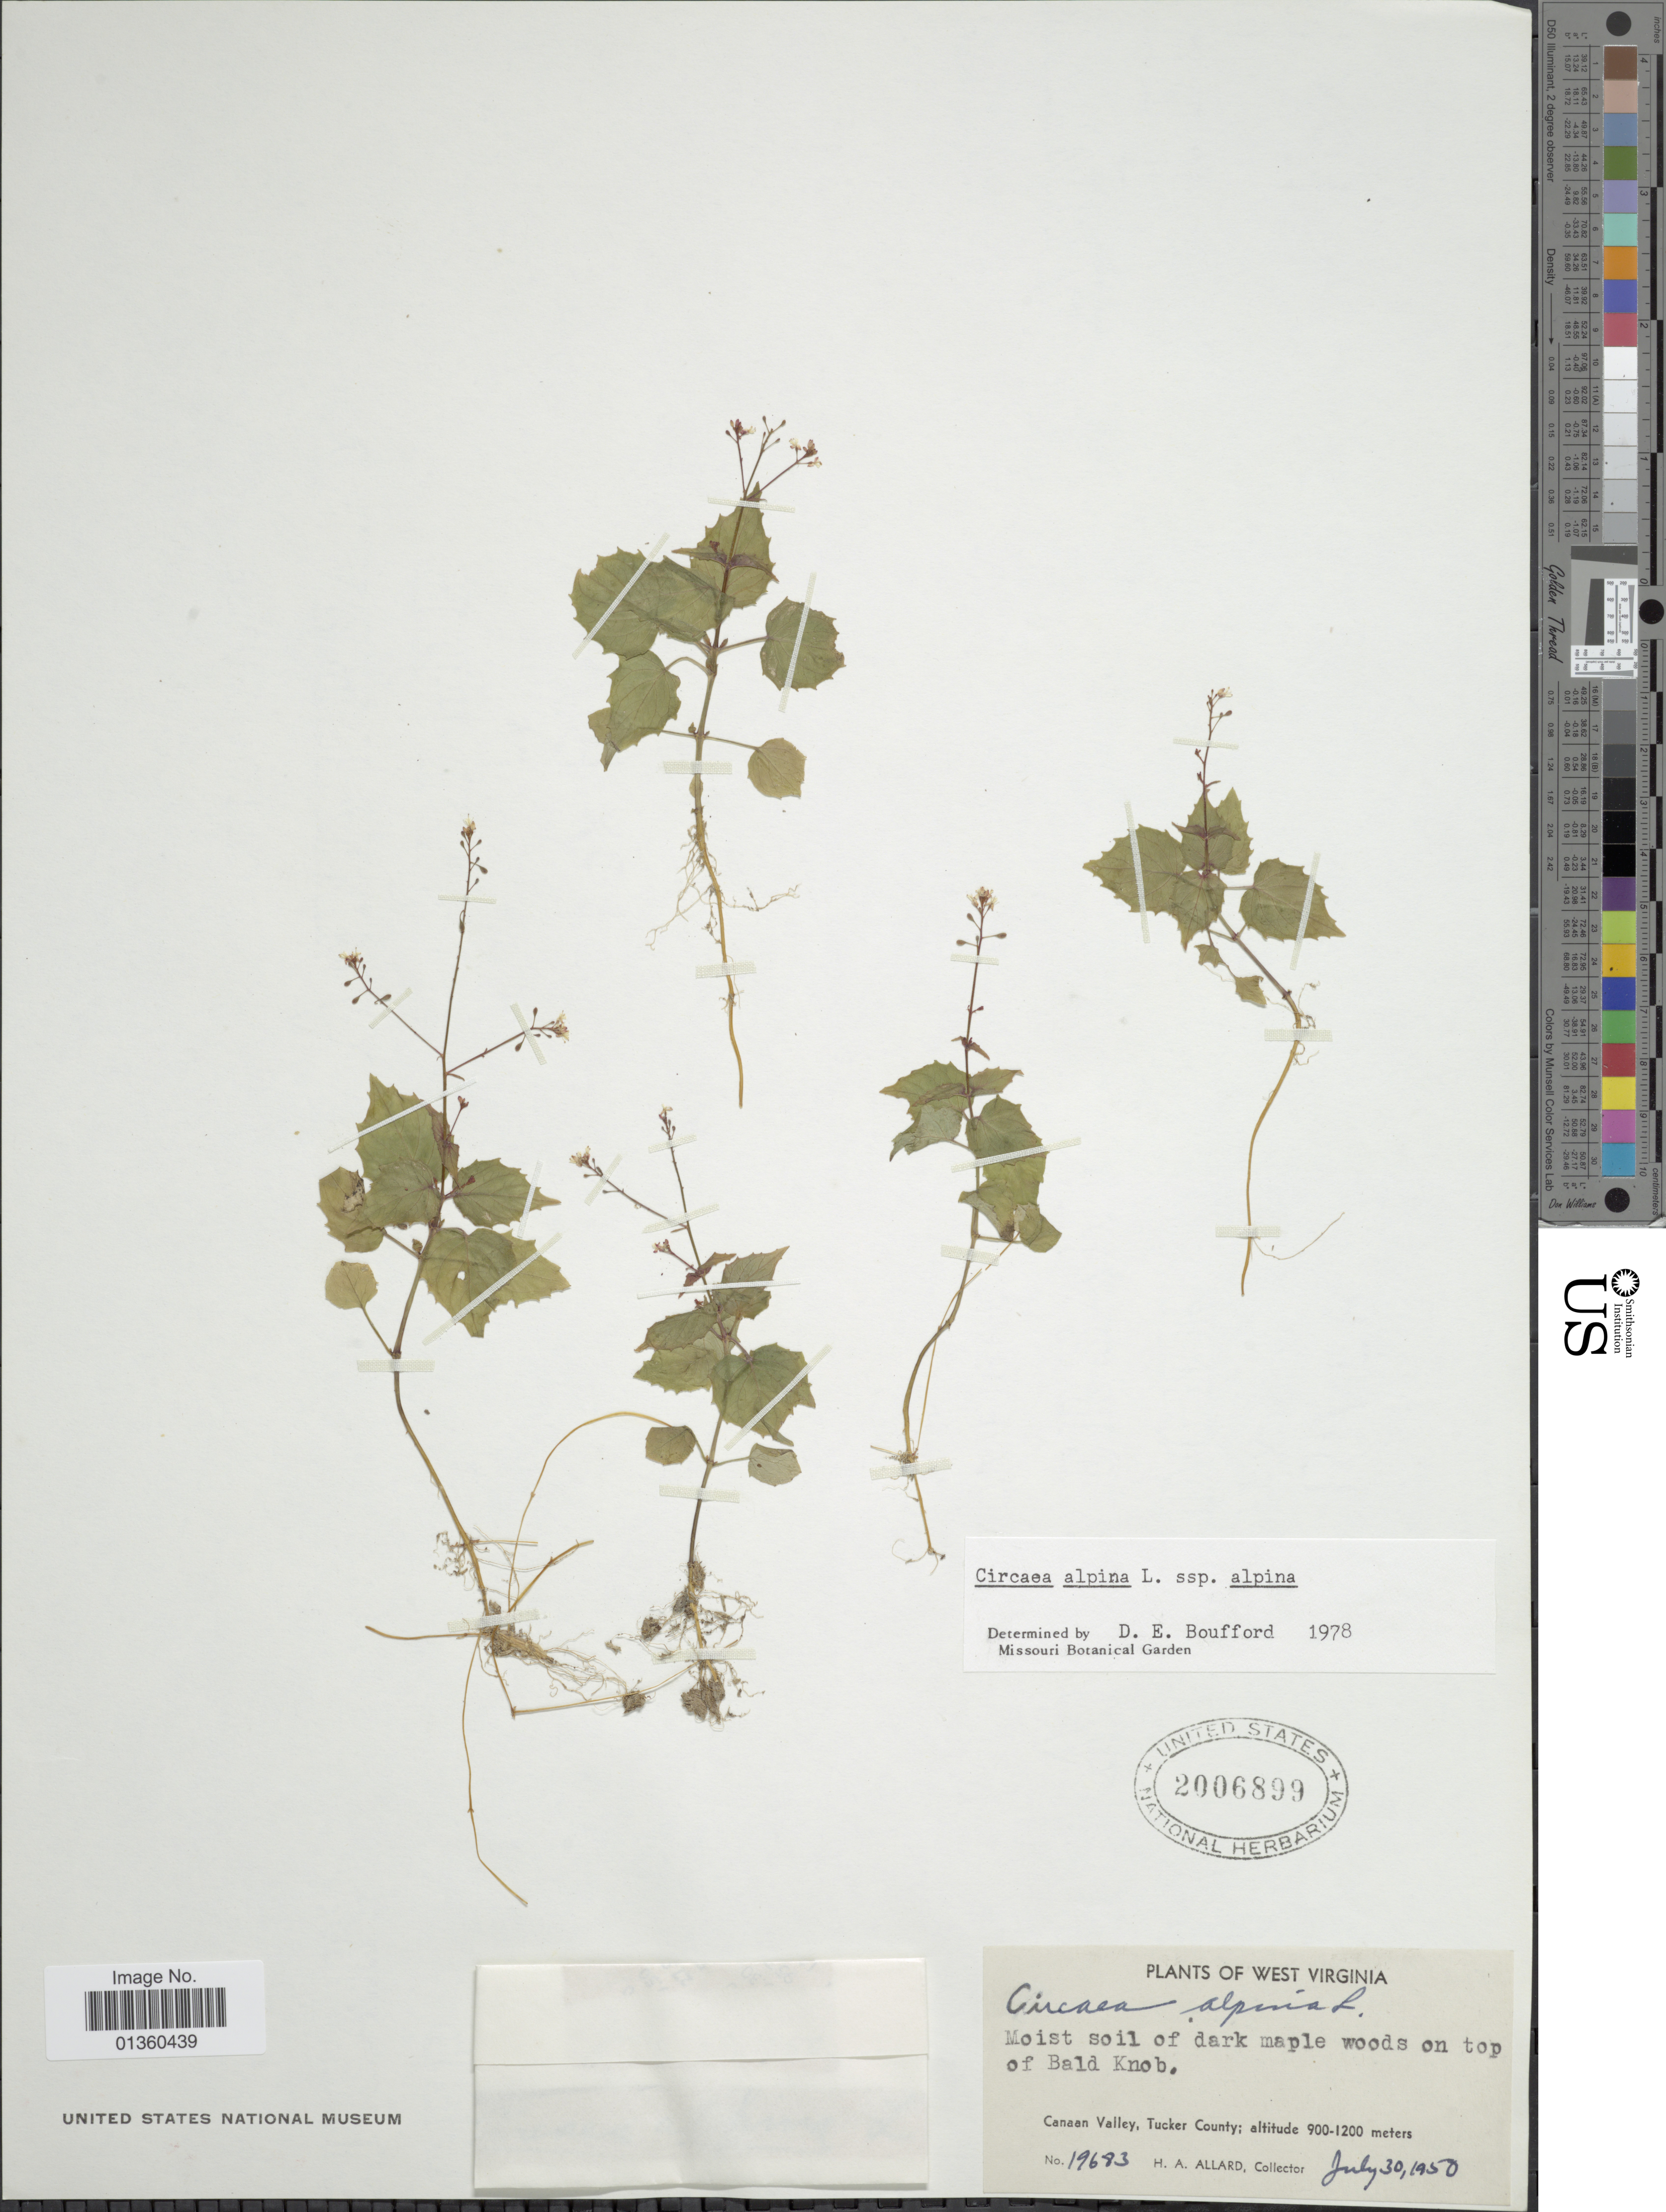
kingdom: Plantae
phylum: Tracheophyta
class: Magnoliopsida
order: Myrtales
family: Onagraceae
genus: Circaea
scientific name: Circaea alpina subsp. alpina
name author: L.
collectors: H. A. Allard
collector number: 19683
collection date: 1950-07-30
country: United States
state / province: West Virginia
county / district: Tucker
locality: Canaan Valley, Tucker County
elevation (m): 900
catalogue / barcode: US 2006899